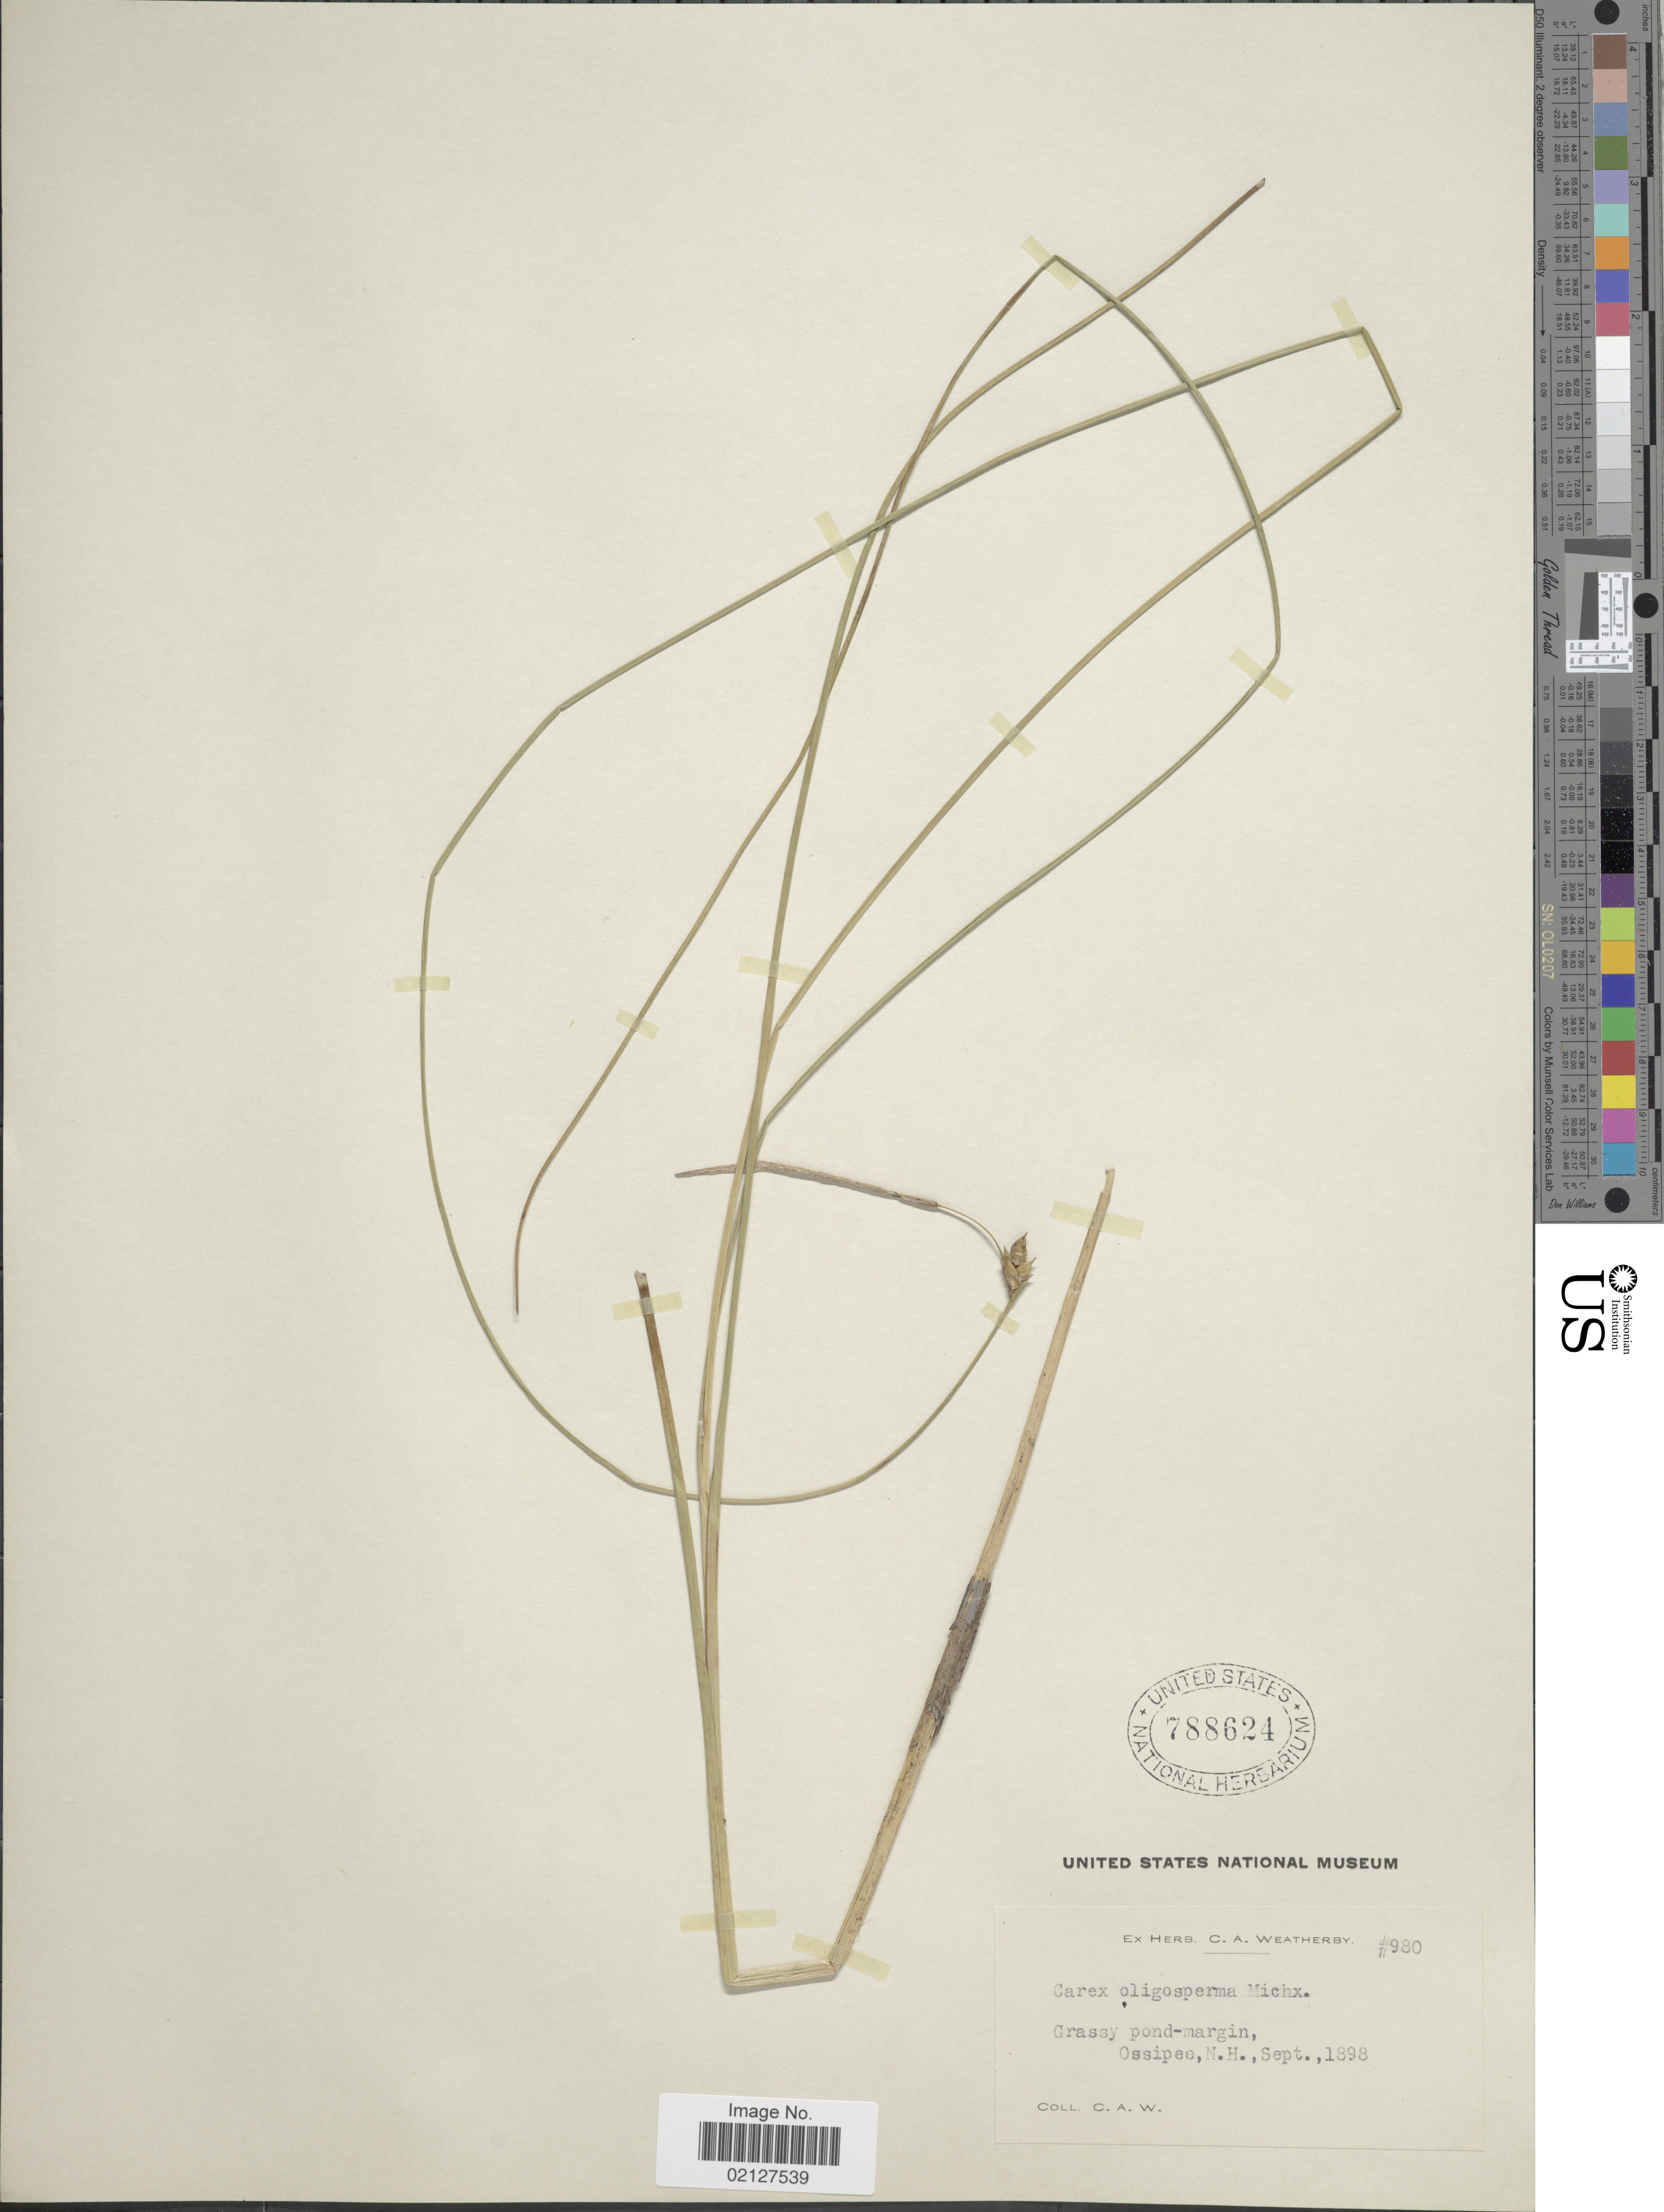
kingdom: Plantae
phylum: Tracheophyta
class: Liliopsida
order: Poales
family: Cyperaceae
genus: Carex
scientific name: Carex oligosperma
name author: Michx.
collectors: C. A. Weatherby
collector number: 980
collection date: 1898-09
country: United States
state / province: New Hampshire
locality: Ossipee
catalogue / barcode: US 788624